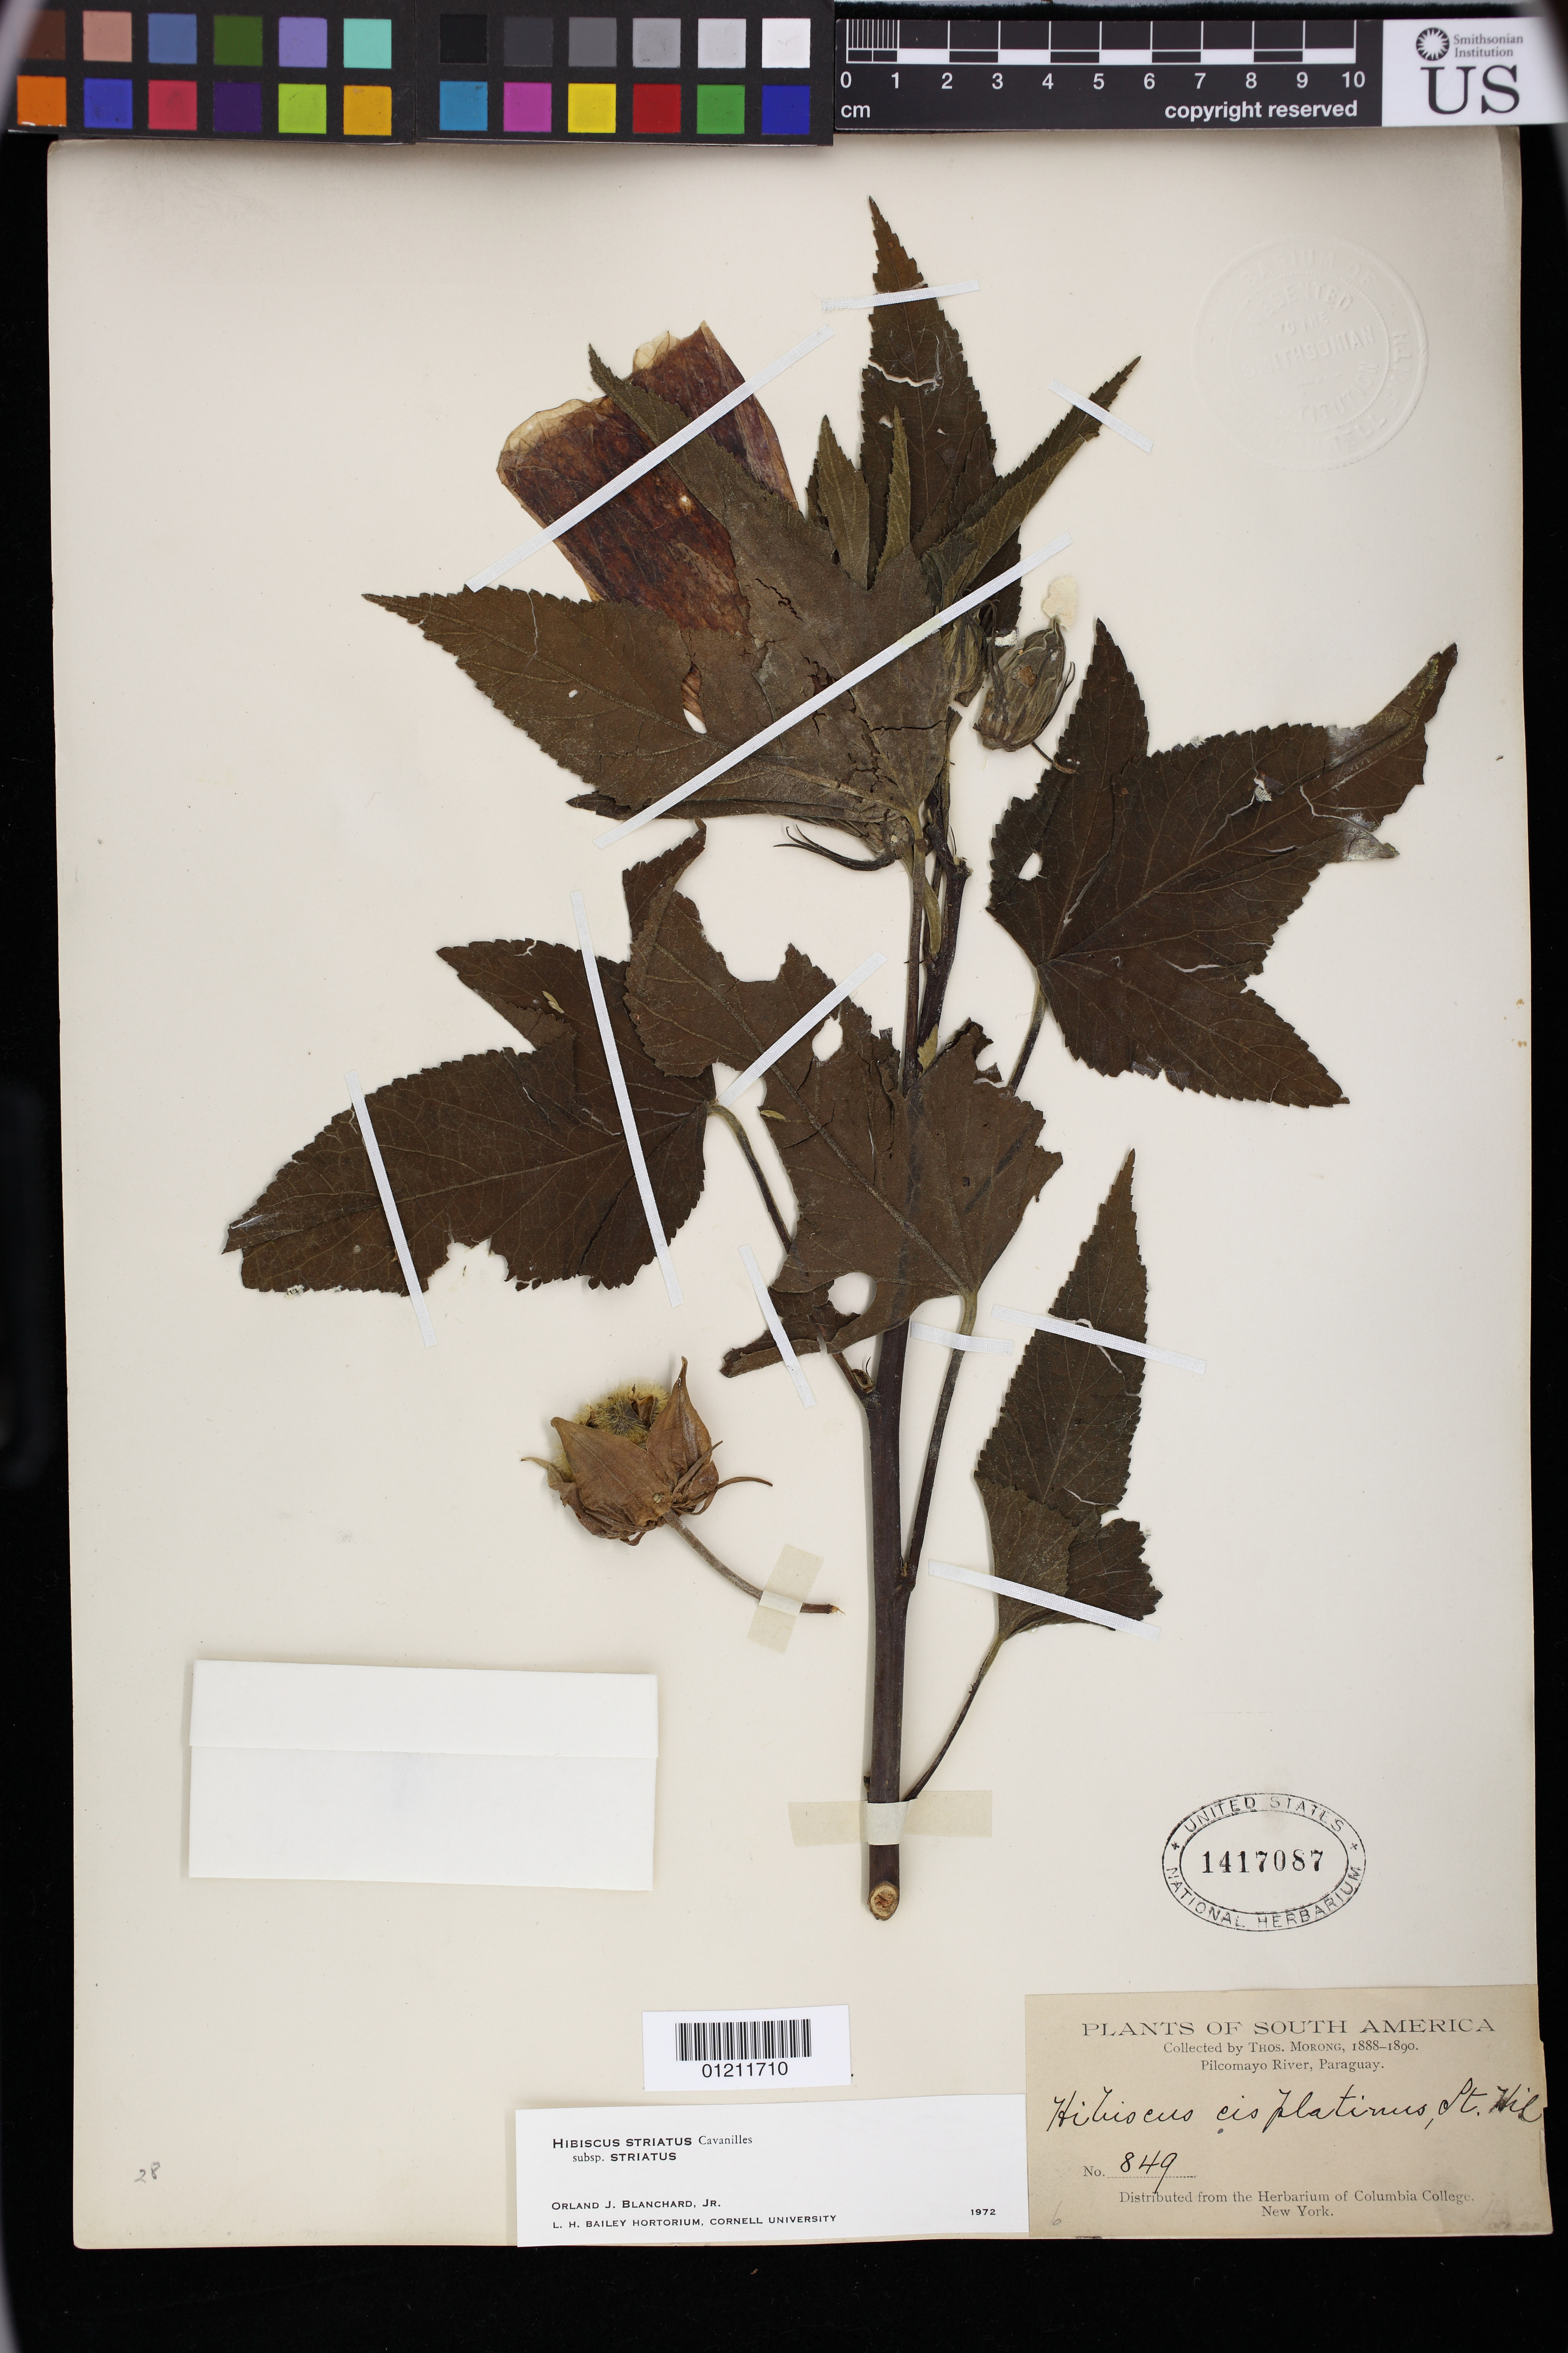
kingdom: Plantae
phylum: Tracheophyta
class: Magnoliopsida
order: Malvales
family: Malvaceae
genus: Hibiscus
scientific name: Hibiscus striatus subsp. striatus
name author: Cav.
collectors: T. Morong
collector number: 849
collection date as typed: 1888 to -- --- 1890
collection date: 1888/1890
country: Paraguay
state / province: Presidente Hayes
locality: Pilcomayo River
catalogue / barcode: US 1417087